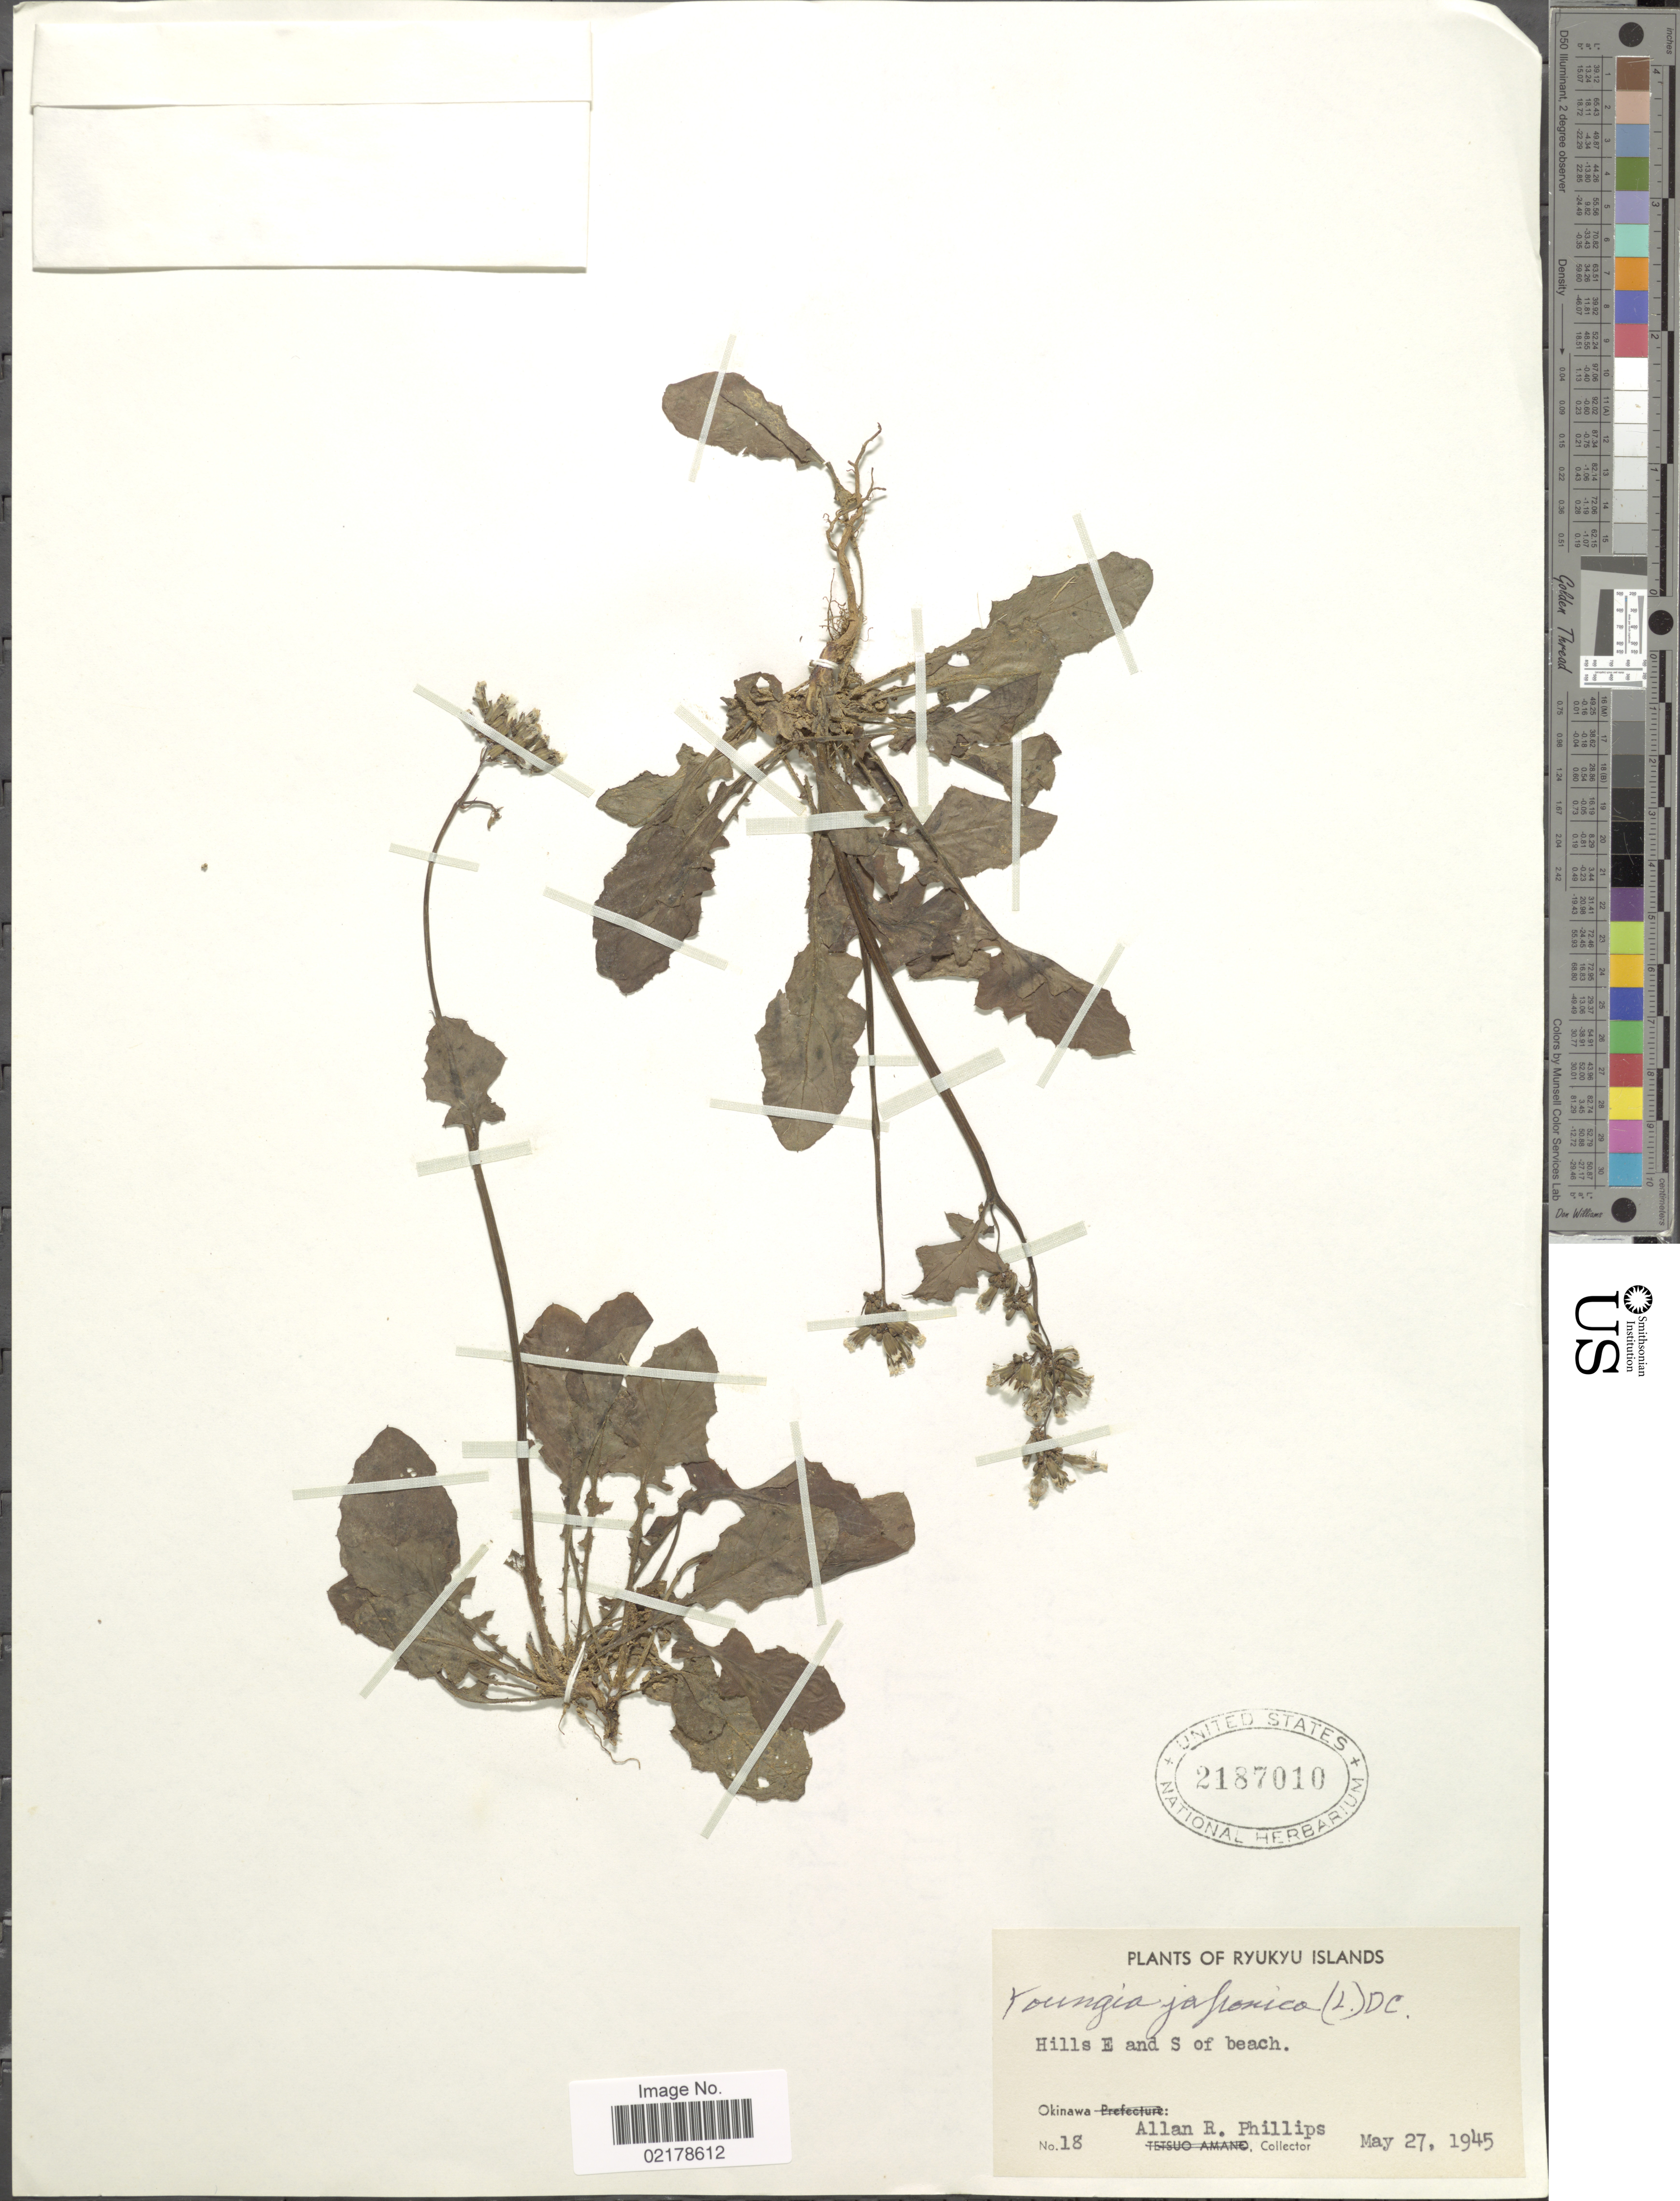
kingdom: Plantae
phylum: Tracheophyta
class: Magnoliopsida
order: Asterales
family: Asteraceae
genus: Youngia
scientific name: Youngia japonica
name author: (L.) DC.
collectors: A. R. Phillips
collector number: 18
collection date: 1945-05-27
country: Japan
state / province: Okinawa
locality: Ryukyu Islands, Hills E and S of beach, Okinawa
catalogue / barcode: US 2187010